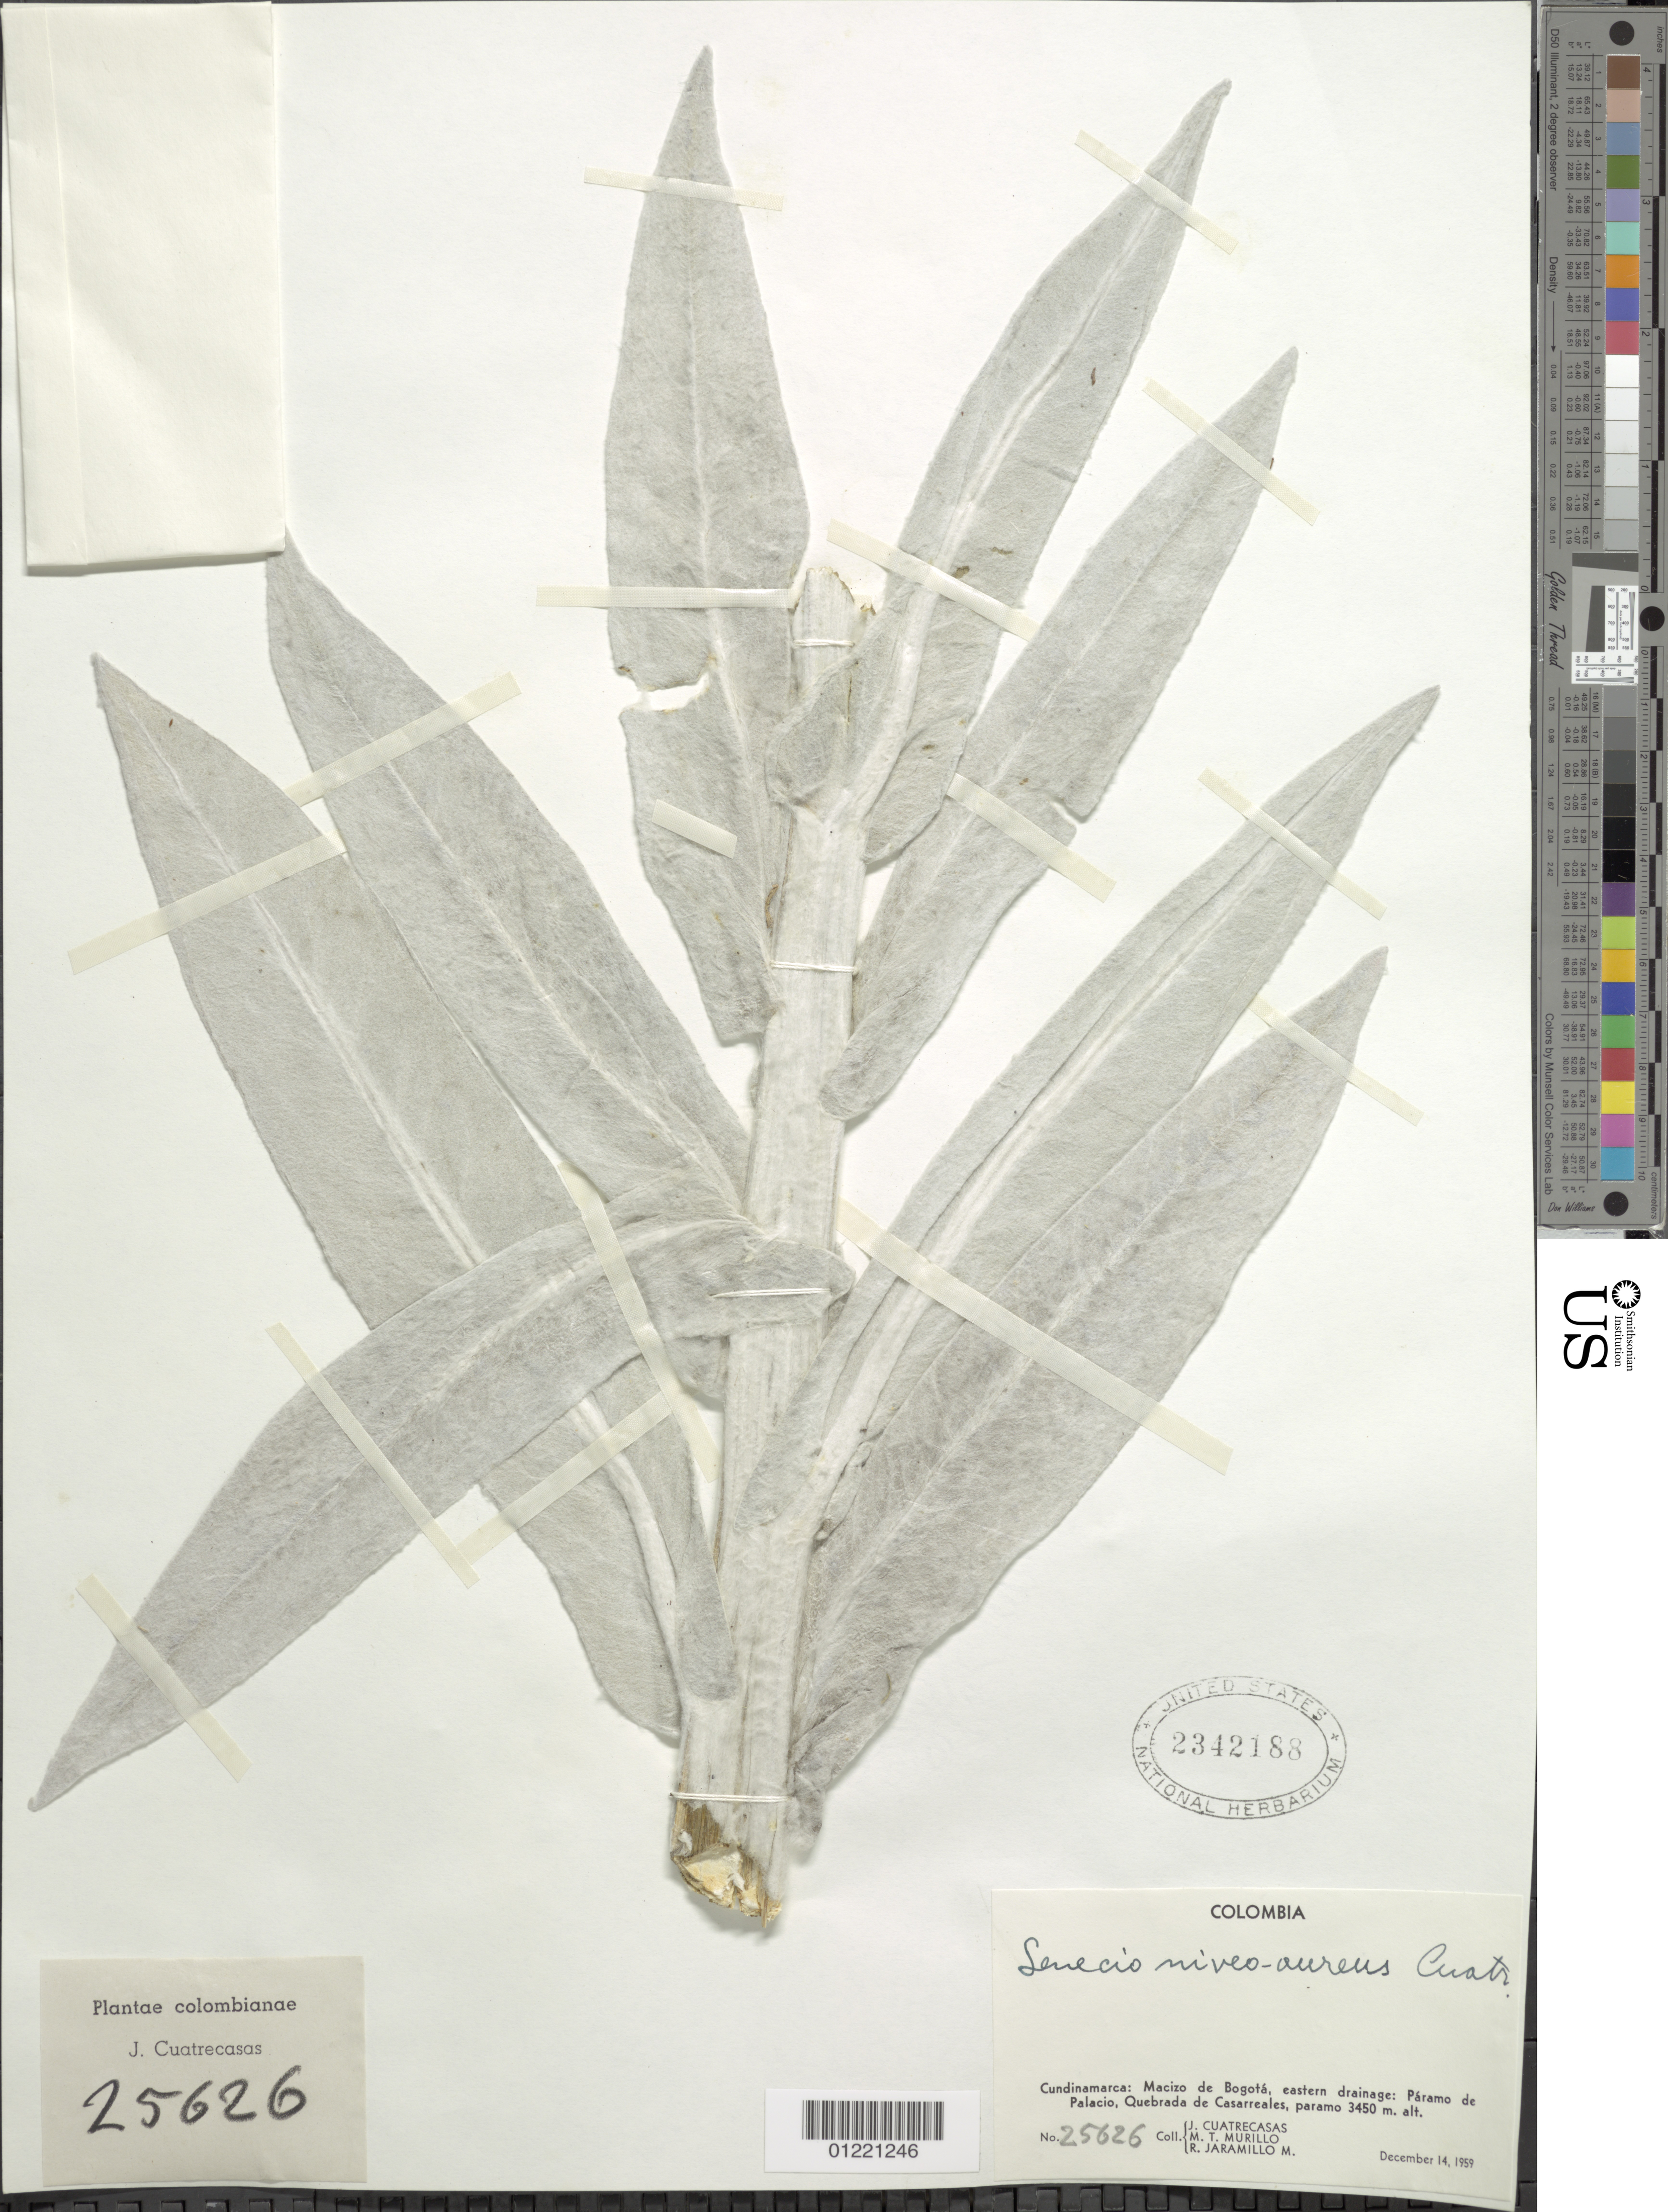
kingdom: Plantae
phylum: Tracheophyta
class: Magnoliopsida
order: Asterales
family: Asteraceae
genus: Senecio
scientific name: Senecio niveo-aureus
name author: Cuatrec.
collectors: J. Cuatrecasas, M. Murillo & R. Jaramillo M.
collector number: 25626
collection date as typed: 14-Dec-59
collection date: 1959-12-14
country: Colombia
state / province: Cundinamarca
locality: Cundinamarca: Macizo de Bogotá, eastern drainage: Páramo de Palacio, Quebrada de Casarreales.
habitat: paramo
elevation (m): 3450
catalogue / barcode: US 2342188